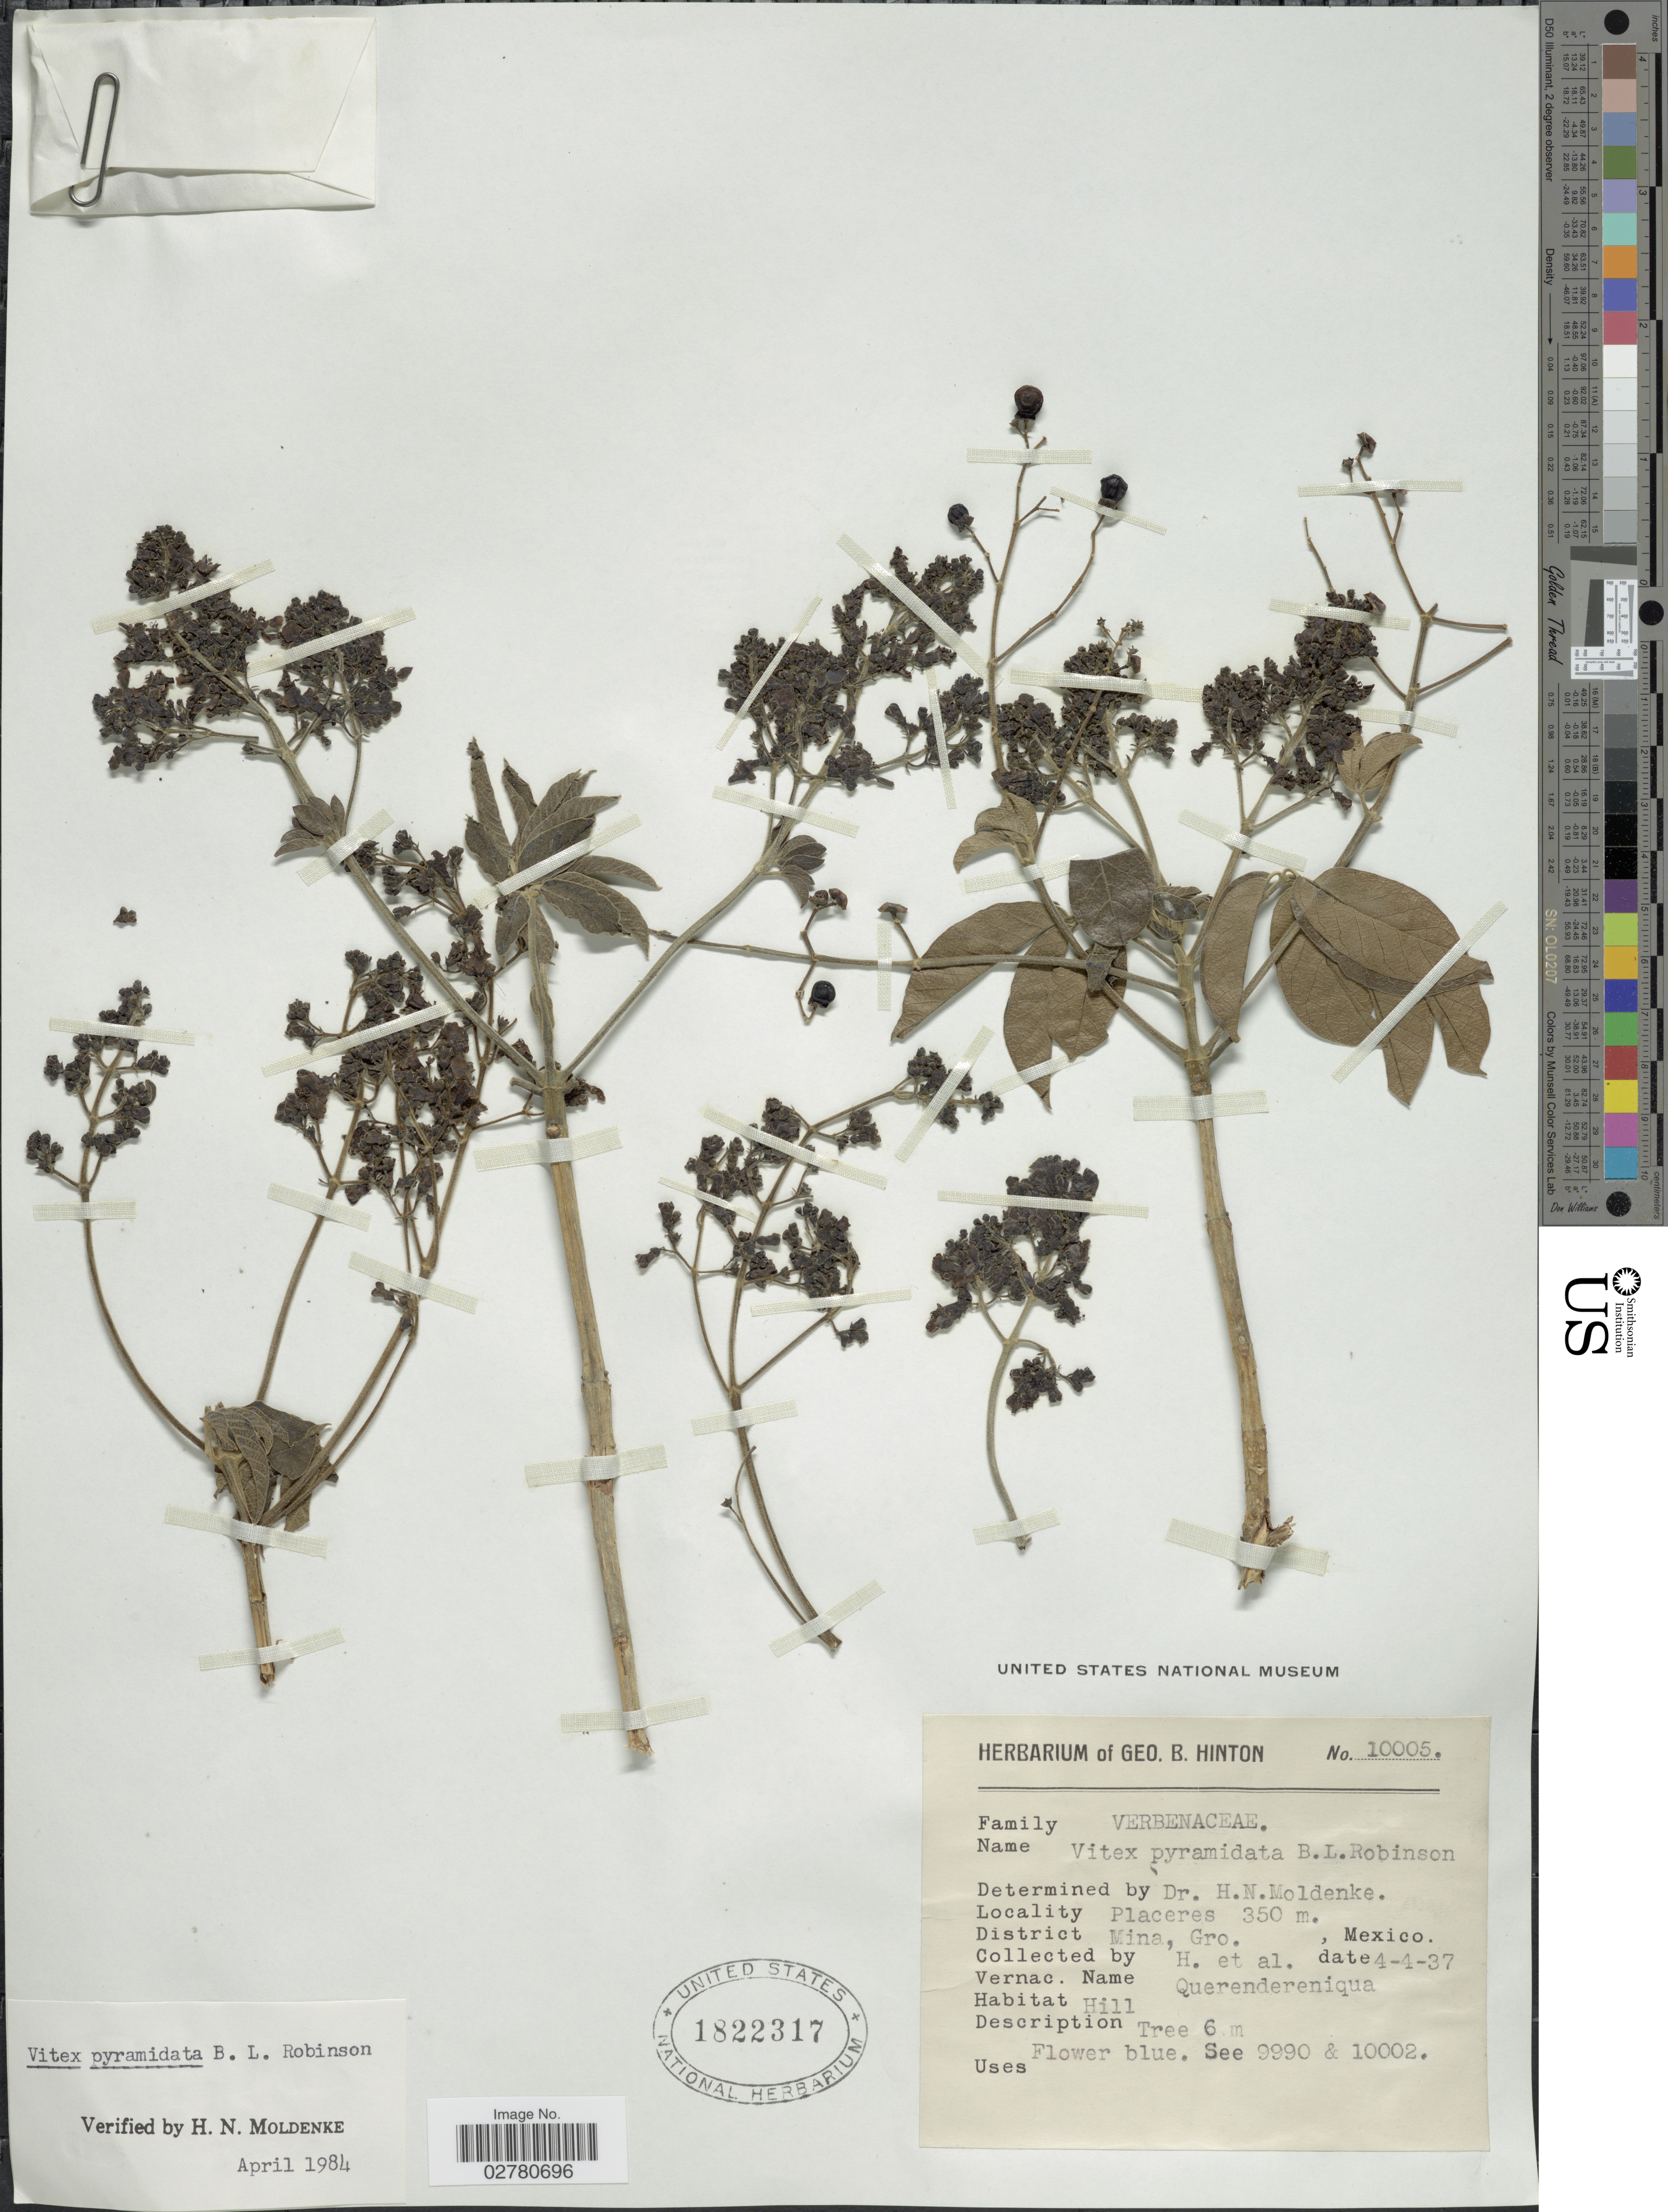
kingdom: Plantae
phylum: Tracheophyta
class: Magnoliopsida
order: Lamiales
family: Lamiaceae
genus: Vitex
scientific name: Vitex pyramidata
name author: B.L. Rob.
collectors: G. B. Hinton & et al.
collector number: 10005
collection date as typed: Transcribed d/m/y: 4/4/37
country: Mexico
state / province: Guerrero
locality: Placeres. District Mina.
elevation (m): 350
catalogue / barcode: US 1822317